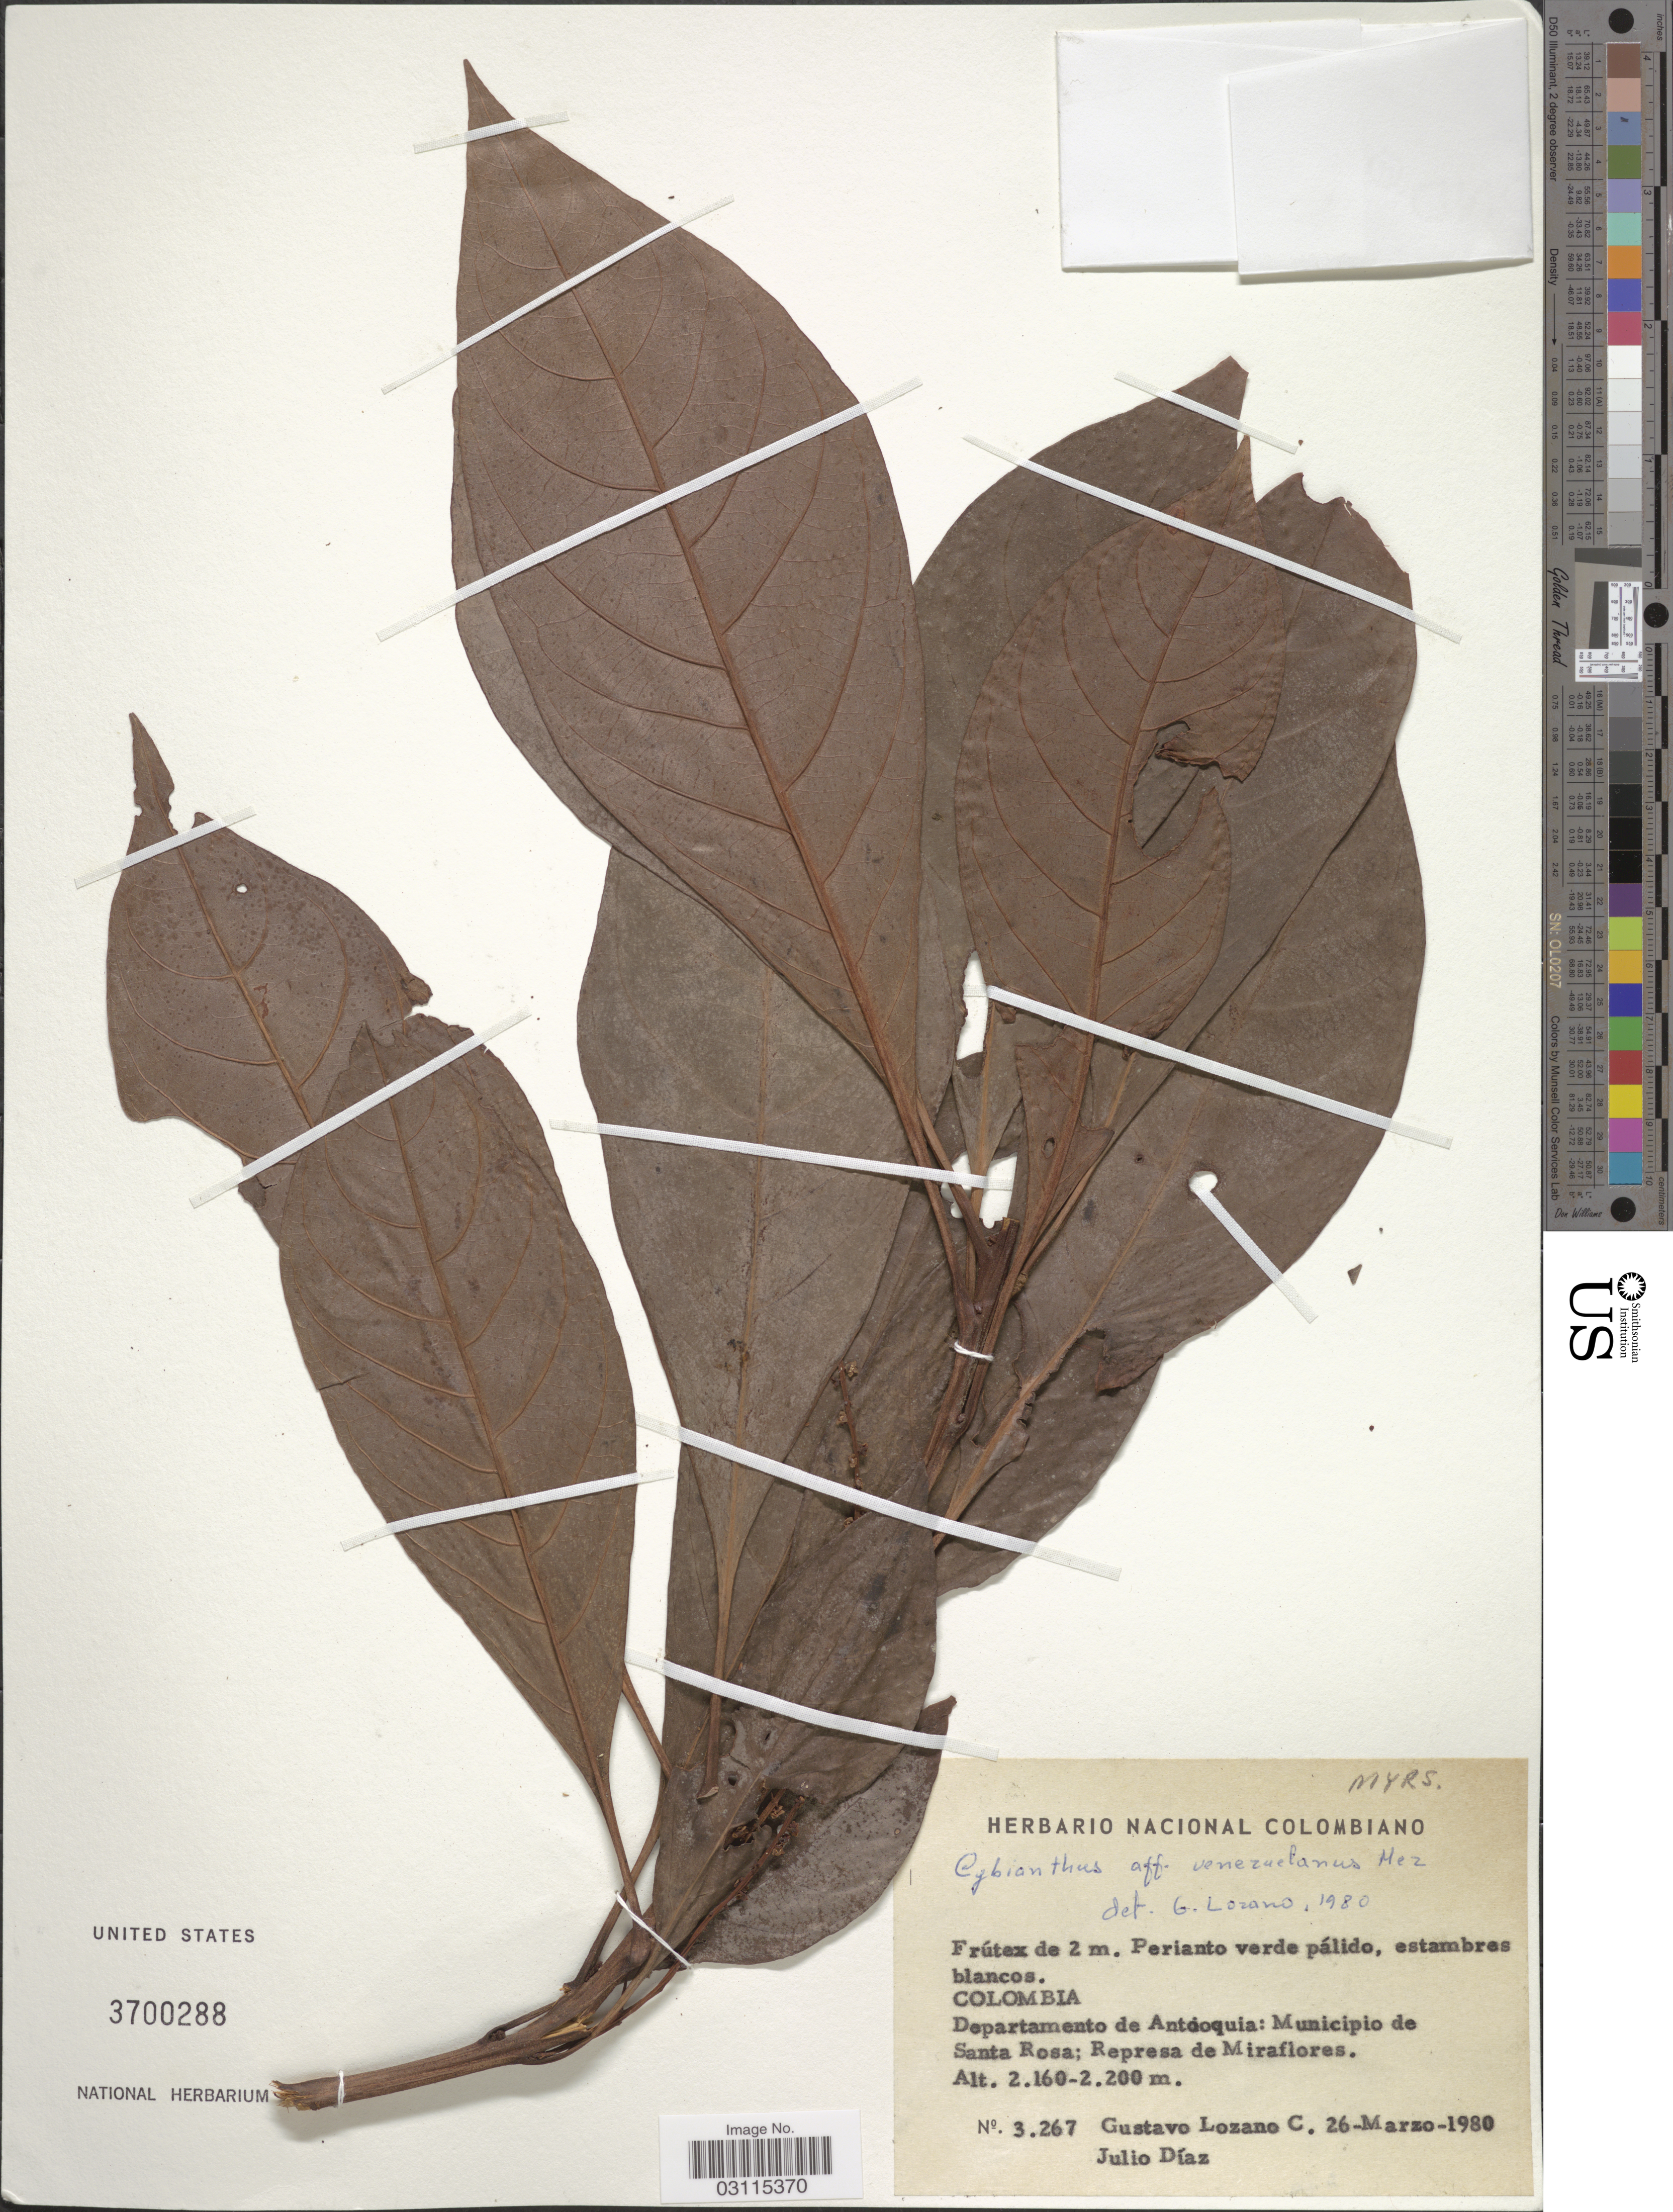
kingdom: Plantae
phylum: Tracheophyta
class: Magnoliopsida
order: Ericales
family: Primulaceae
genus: Cybianthus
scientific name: Cybianthus venezuelanus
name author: Mez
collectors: G. Lozano-Contreras & J. Diaz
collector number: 3267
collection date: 1980-03-26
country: Colombia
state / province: Antioquia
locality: Departamento de Antioquia: Municipio de Santa Rosa; Represa de Miraflores.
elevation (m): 2160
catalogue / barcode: US 3700288